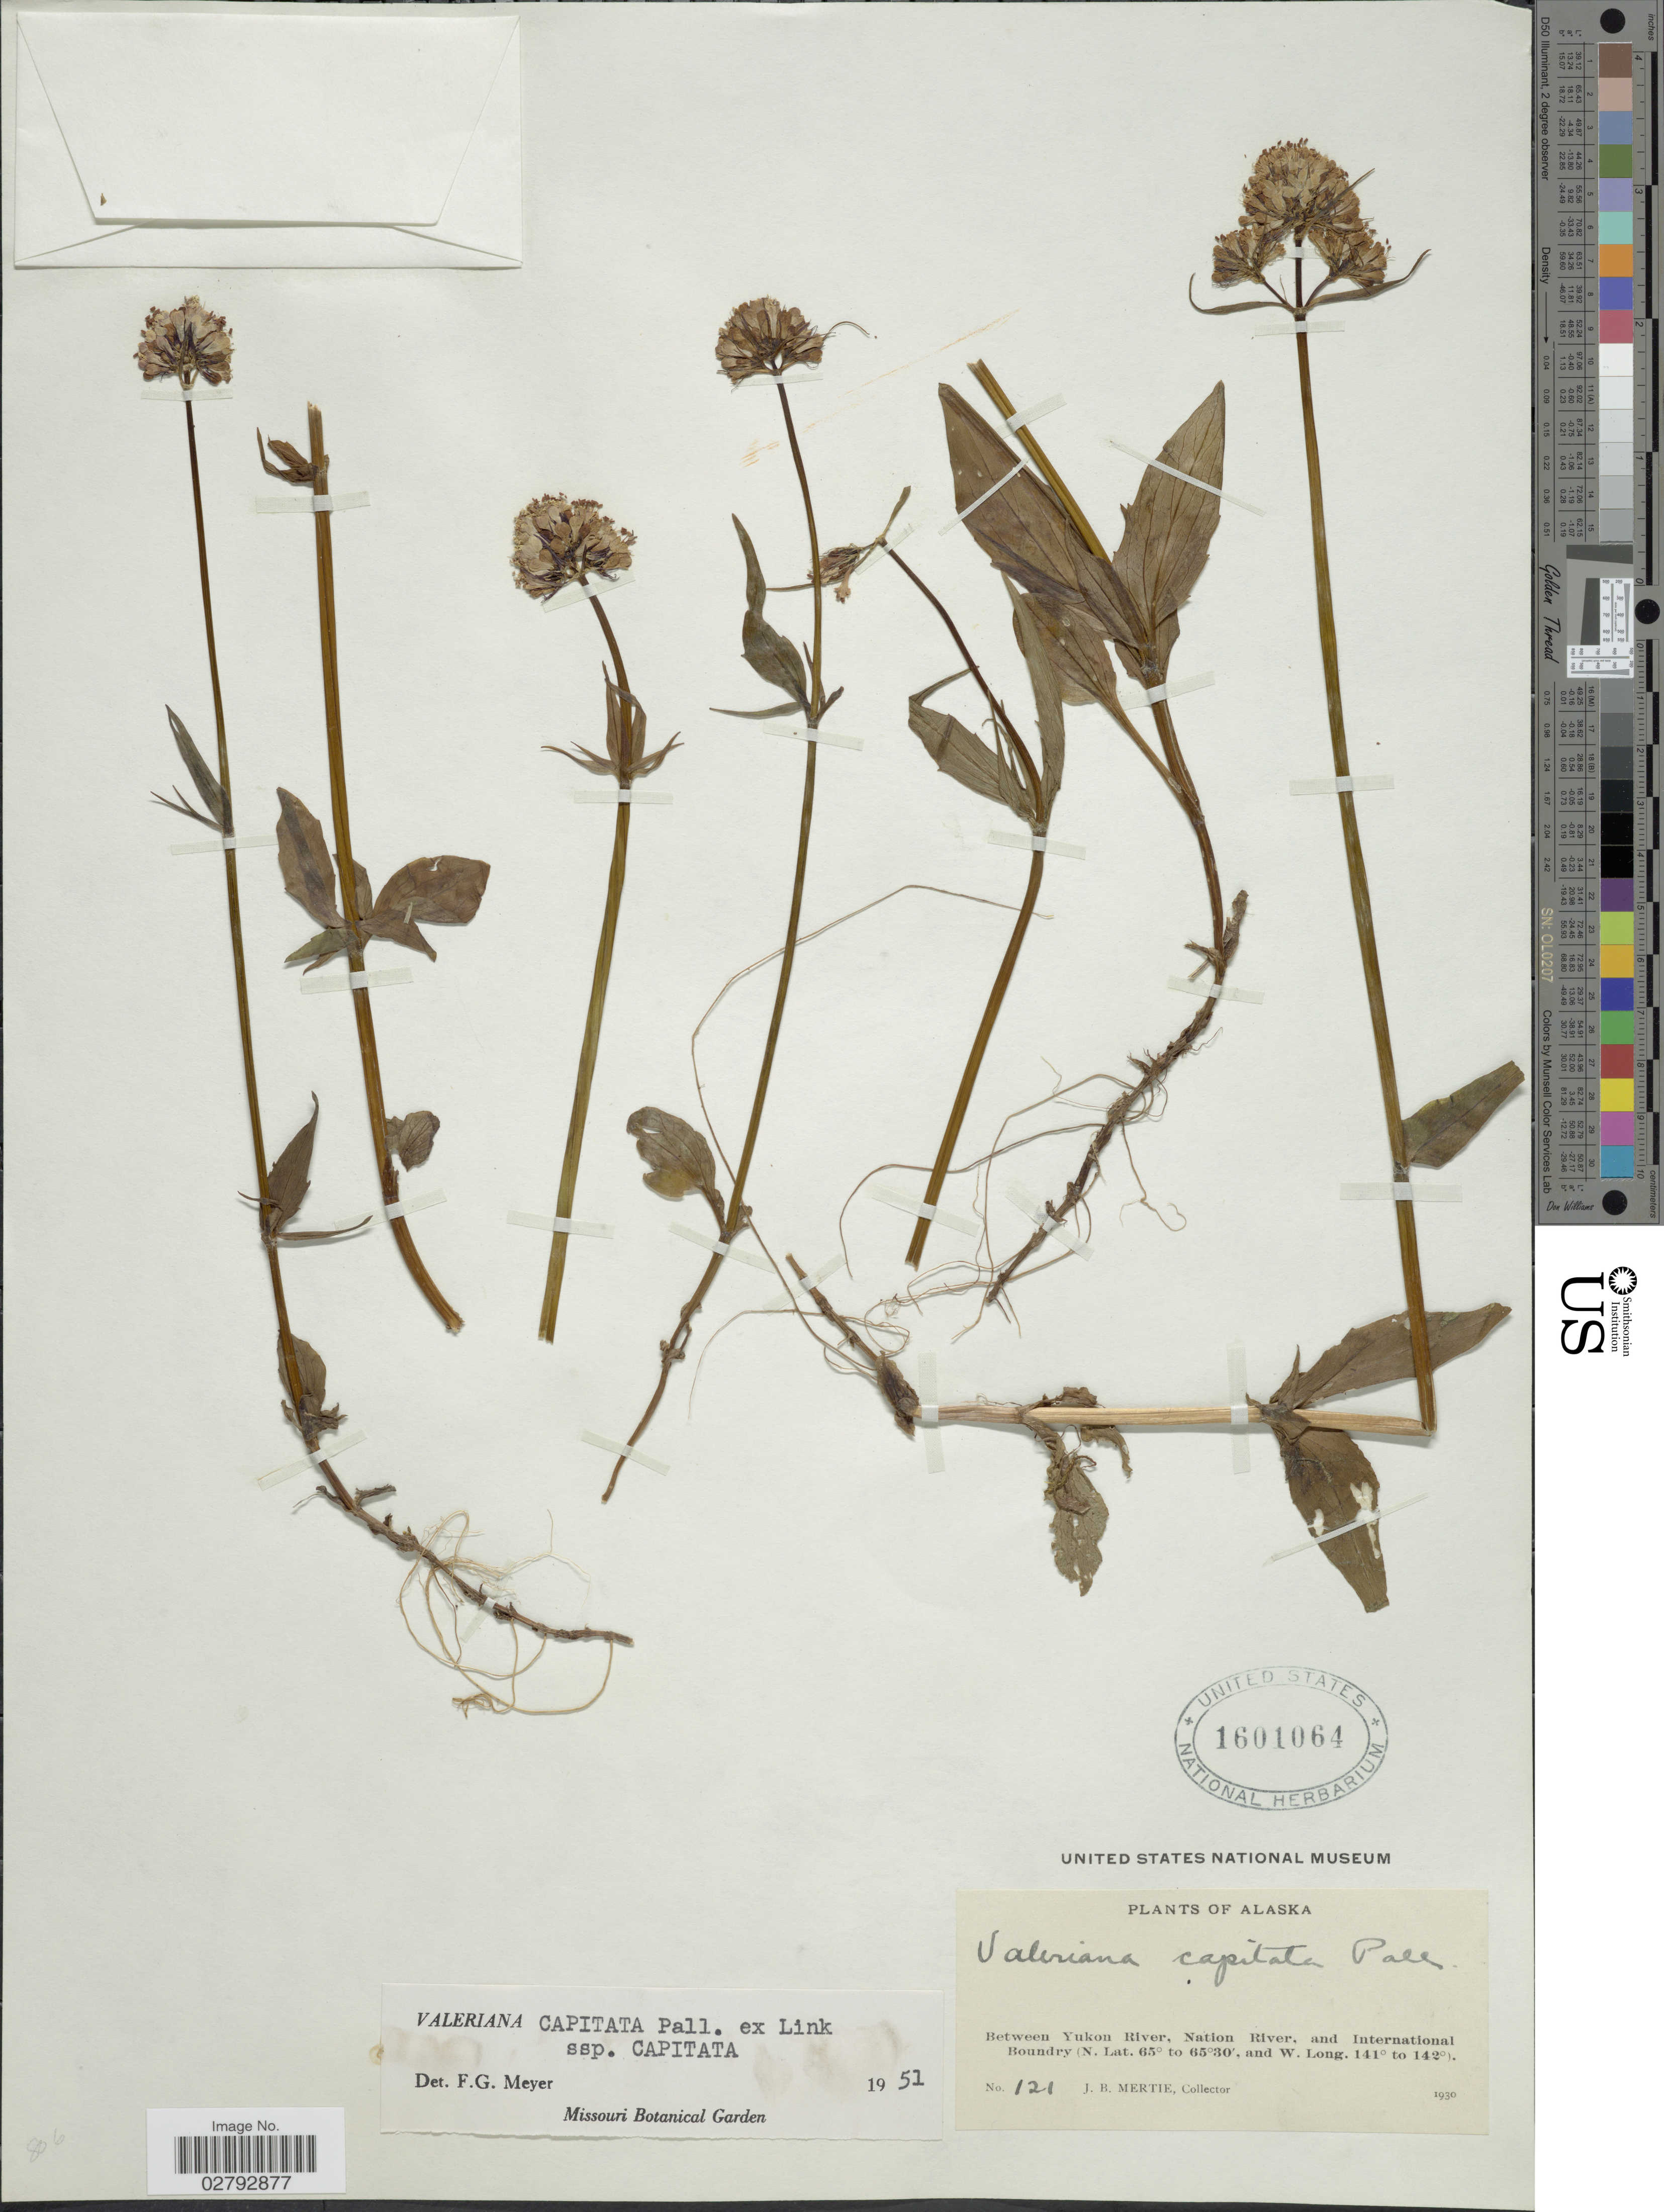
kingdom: Plantae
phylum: Tracheophyta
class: Magnoliopsida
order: Dipsacales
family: Caprifoliaceae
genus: Valeriana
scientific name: Valeriana capitata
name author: Link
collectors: J. Mertie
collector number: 121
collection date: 1930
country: United States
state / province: Alaska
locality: Between Yukon River, Nation River, and International Boundary.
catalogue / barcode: US 1601064